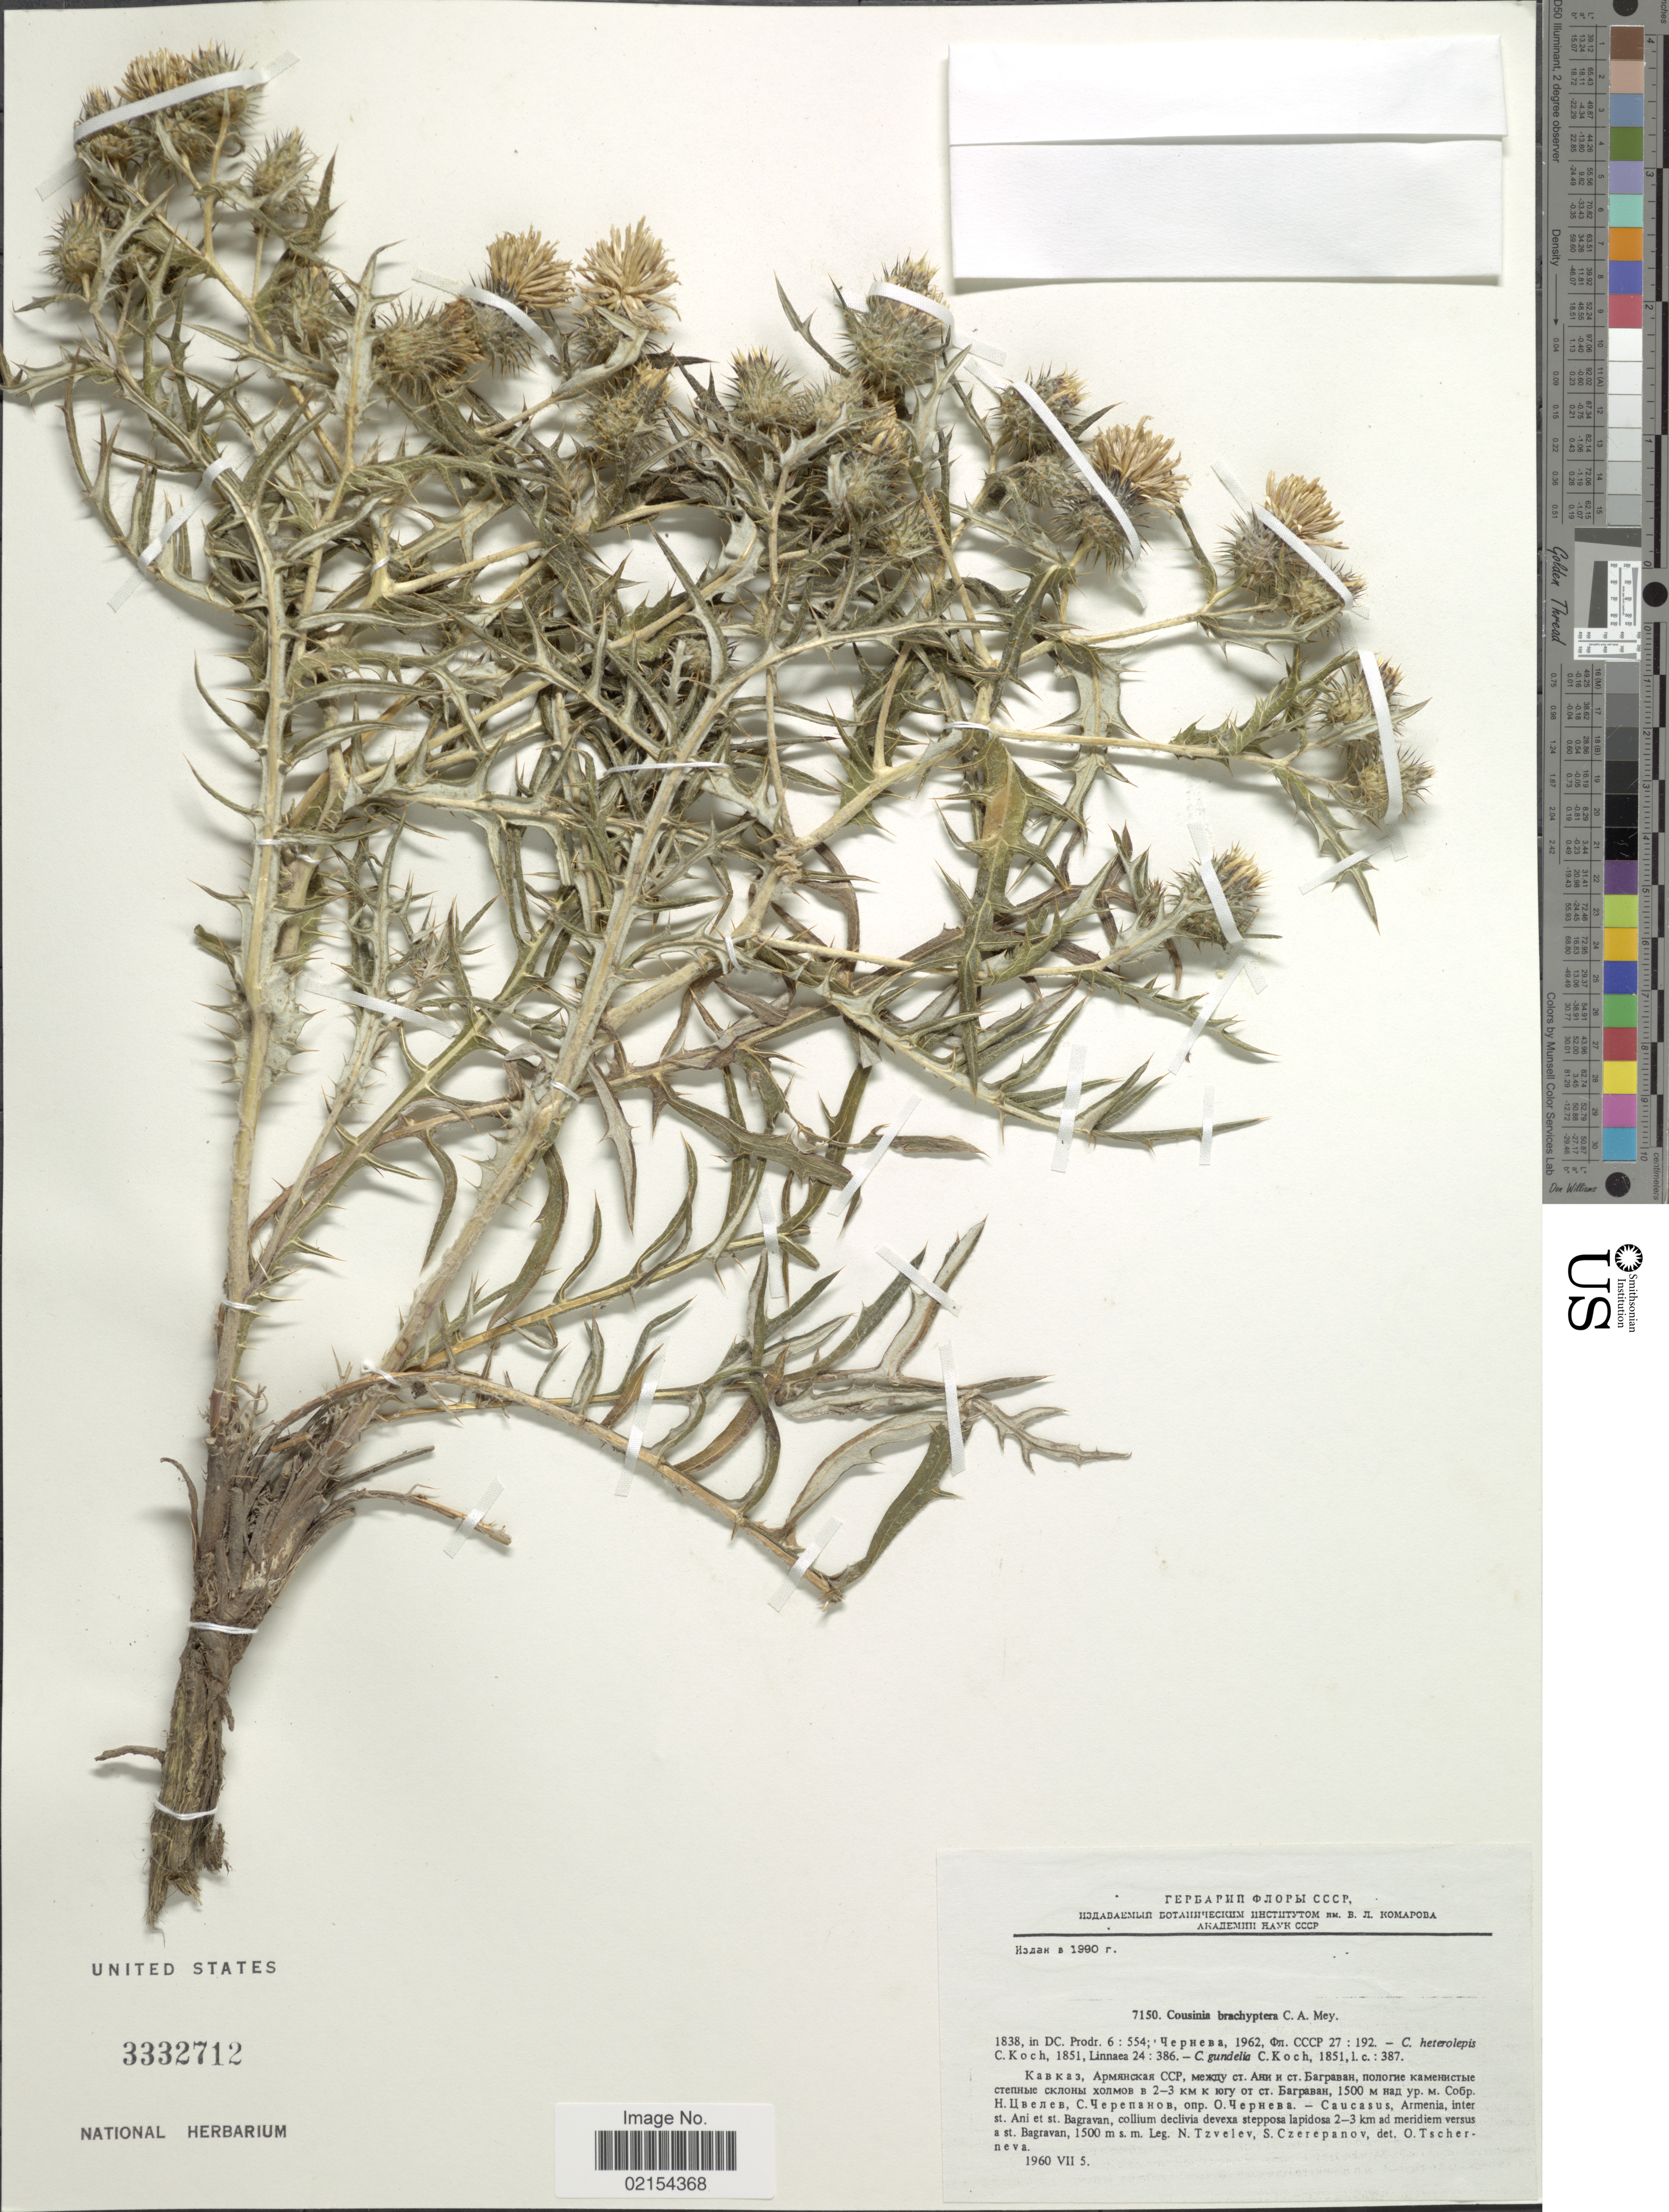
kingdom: Plantae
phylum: Tracheophyta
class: Magnoliopsida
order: Asterales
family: Asteraceae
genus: Cousinia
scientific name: Cousinia brachyptera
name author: DC.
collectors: N. N. Tzvelev & S. Czerepanov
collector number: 7150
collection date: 1960-07-05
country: Russian Federation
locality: Caucasus, Armenia, st Ani et st. Bagravan, collium declivia devexa stepposa lapidosa, 2-3 km ad meridiem versus a st. Bagravan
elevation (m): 1500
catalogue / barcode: US 3332712